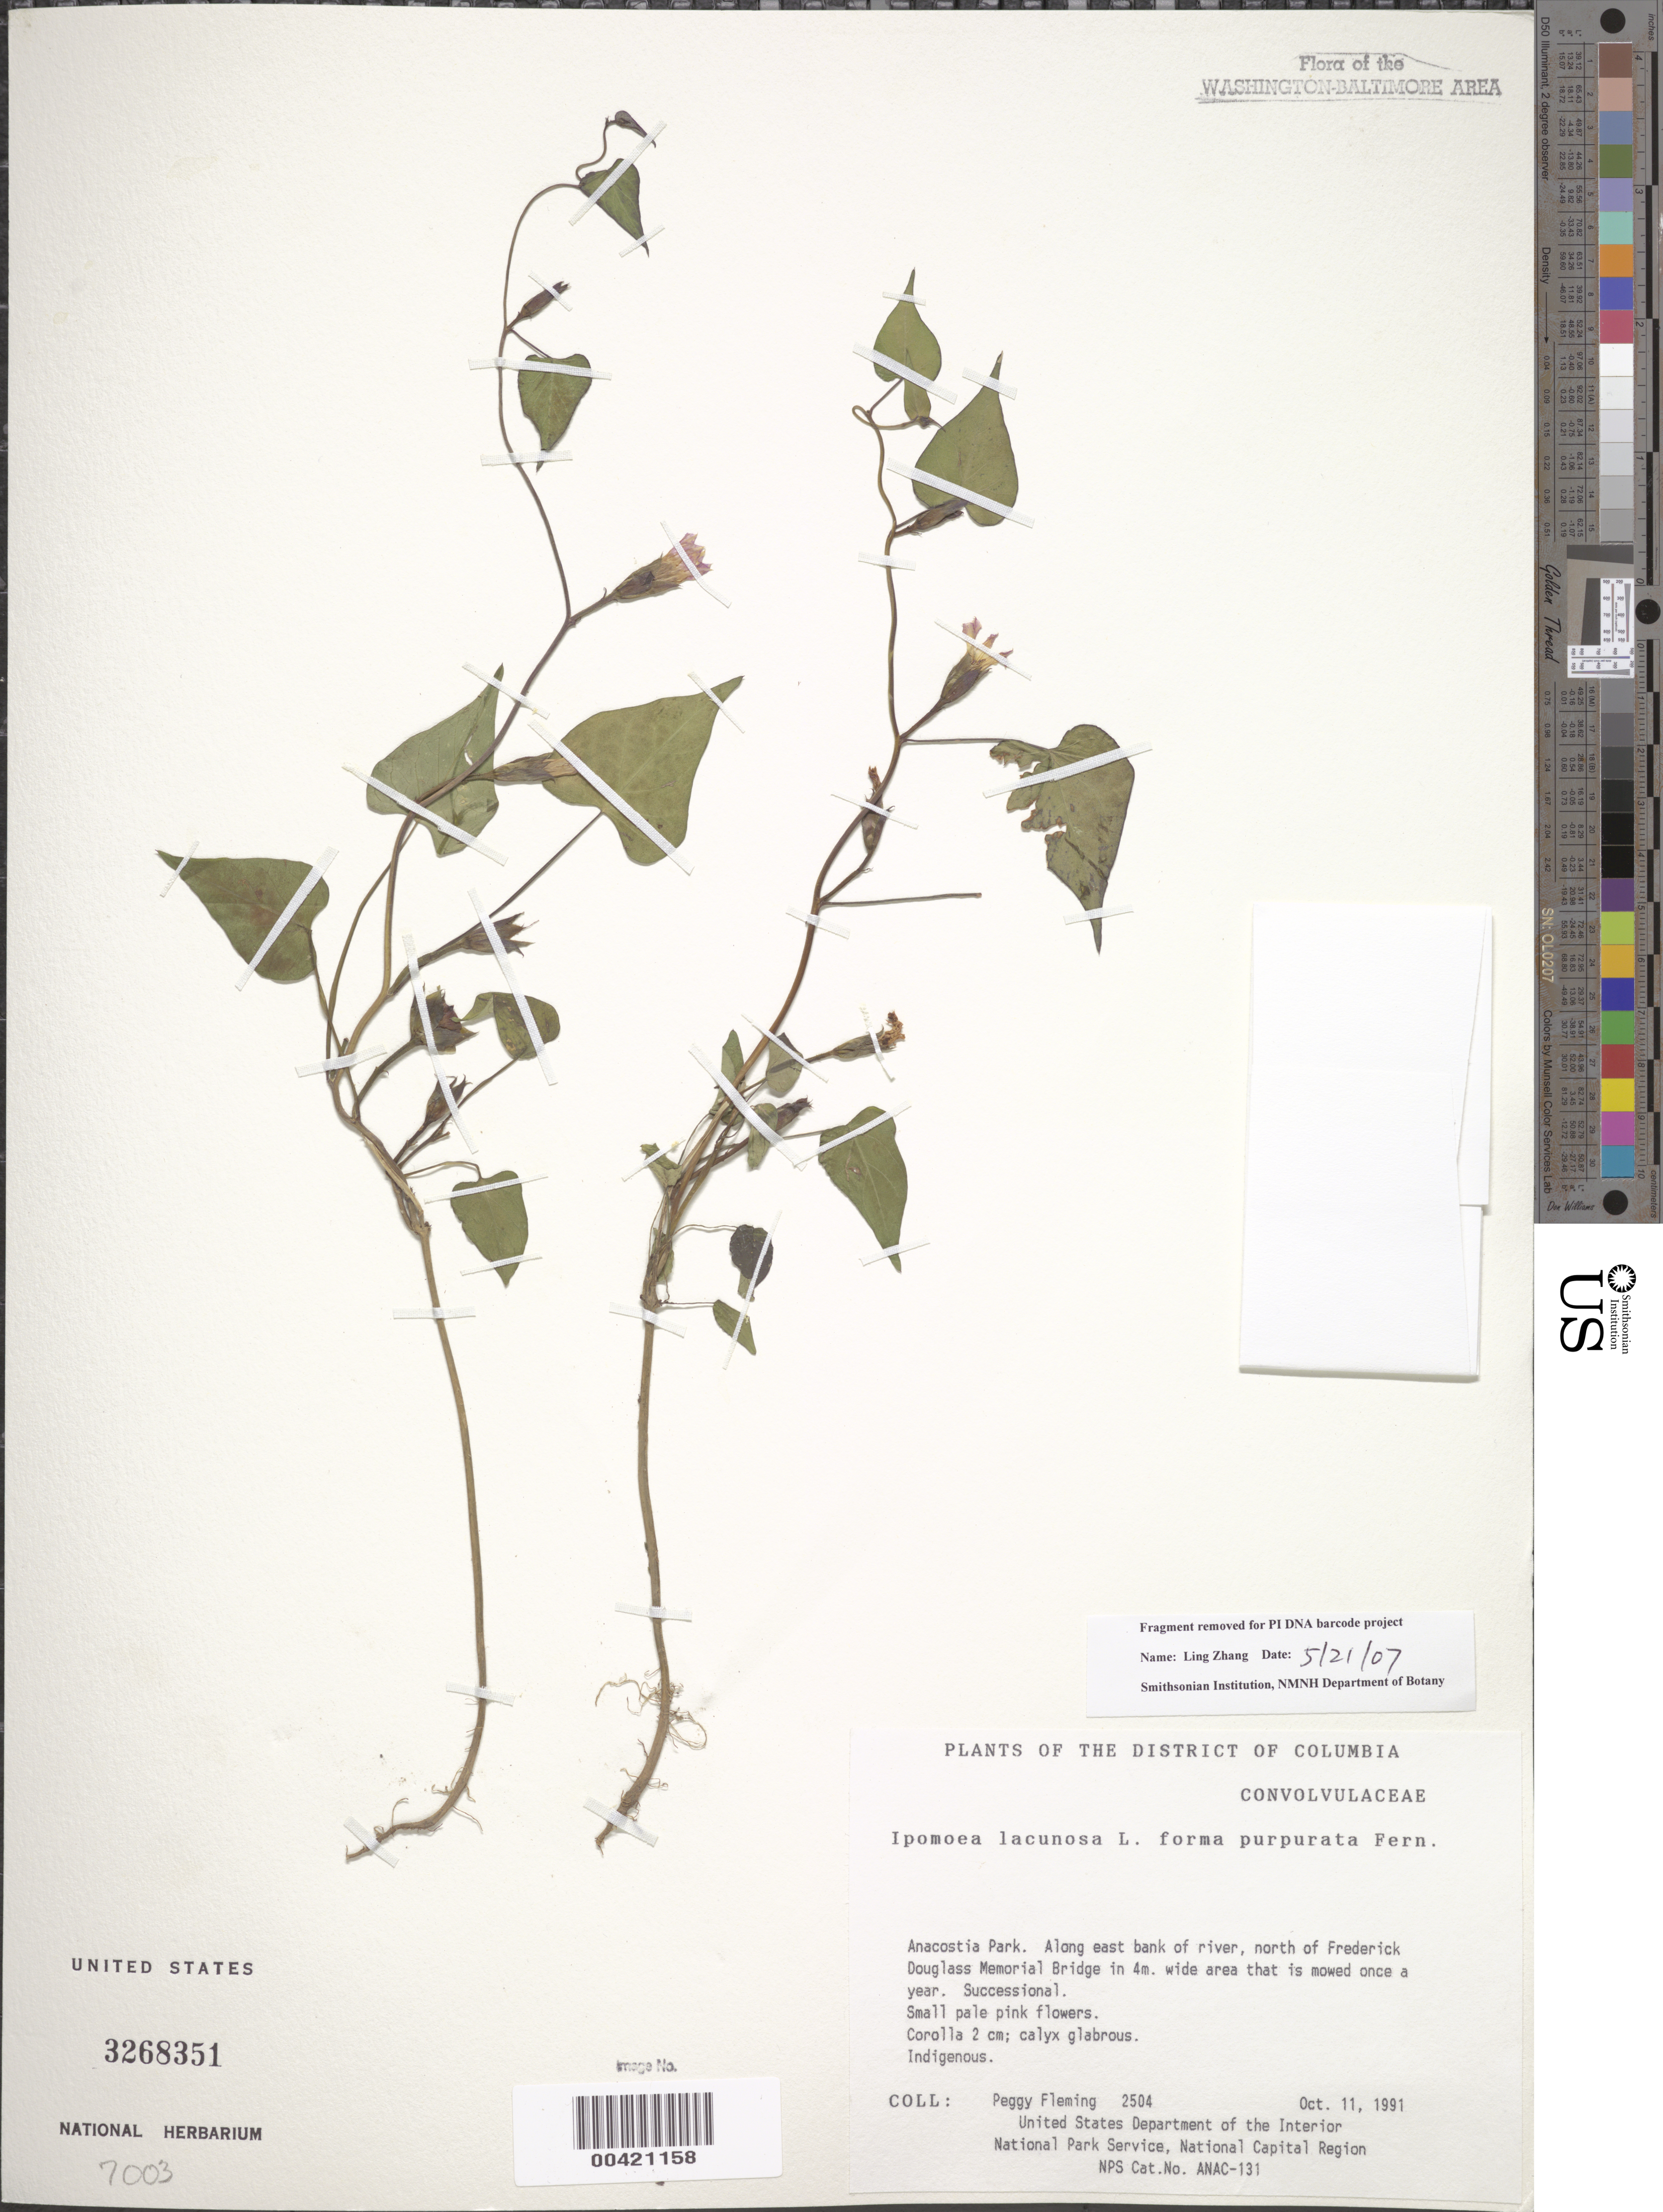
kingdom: Plantae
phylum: Tracheophyta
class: Magnoliopsida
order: Solanales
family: Convolvulaceae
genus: Ipomoea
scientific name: Ipomoea lacunosa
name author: L.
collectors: P. Fleming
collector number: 2504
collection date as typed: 11 Oct 1991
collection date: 1991-10-11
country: United States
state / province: District of Columbia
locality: Anacostia Park, E bank of River, N of Frederick Douglass Memorial Bridge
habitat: Sucessional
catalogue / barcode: US 3268351